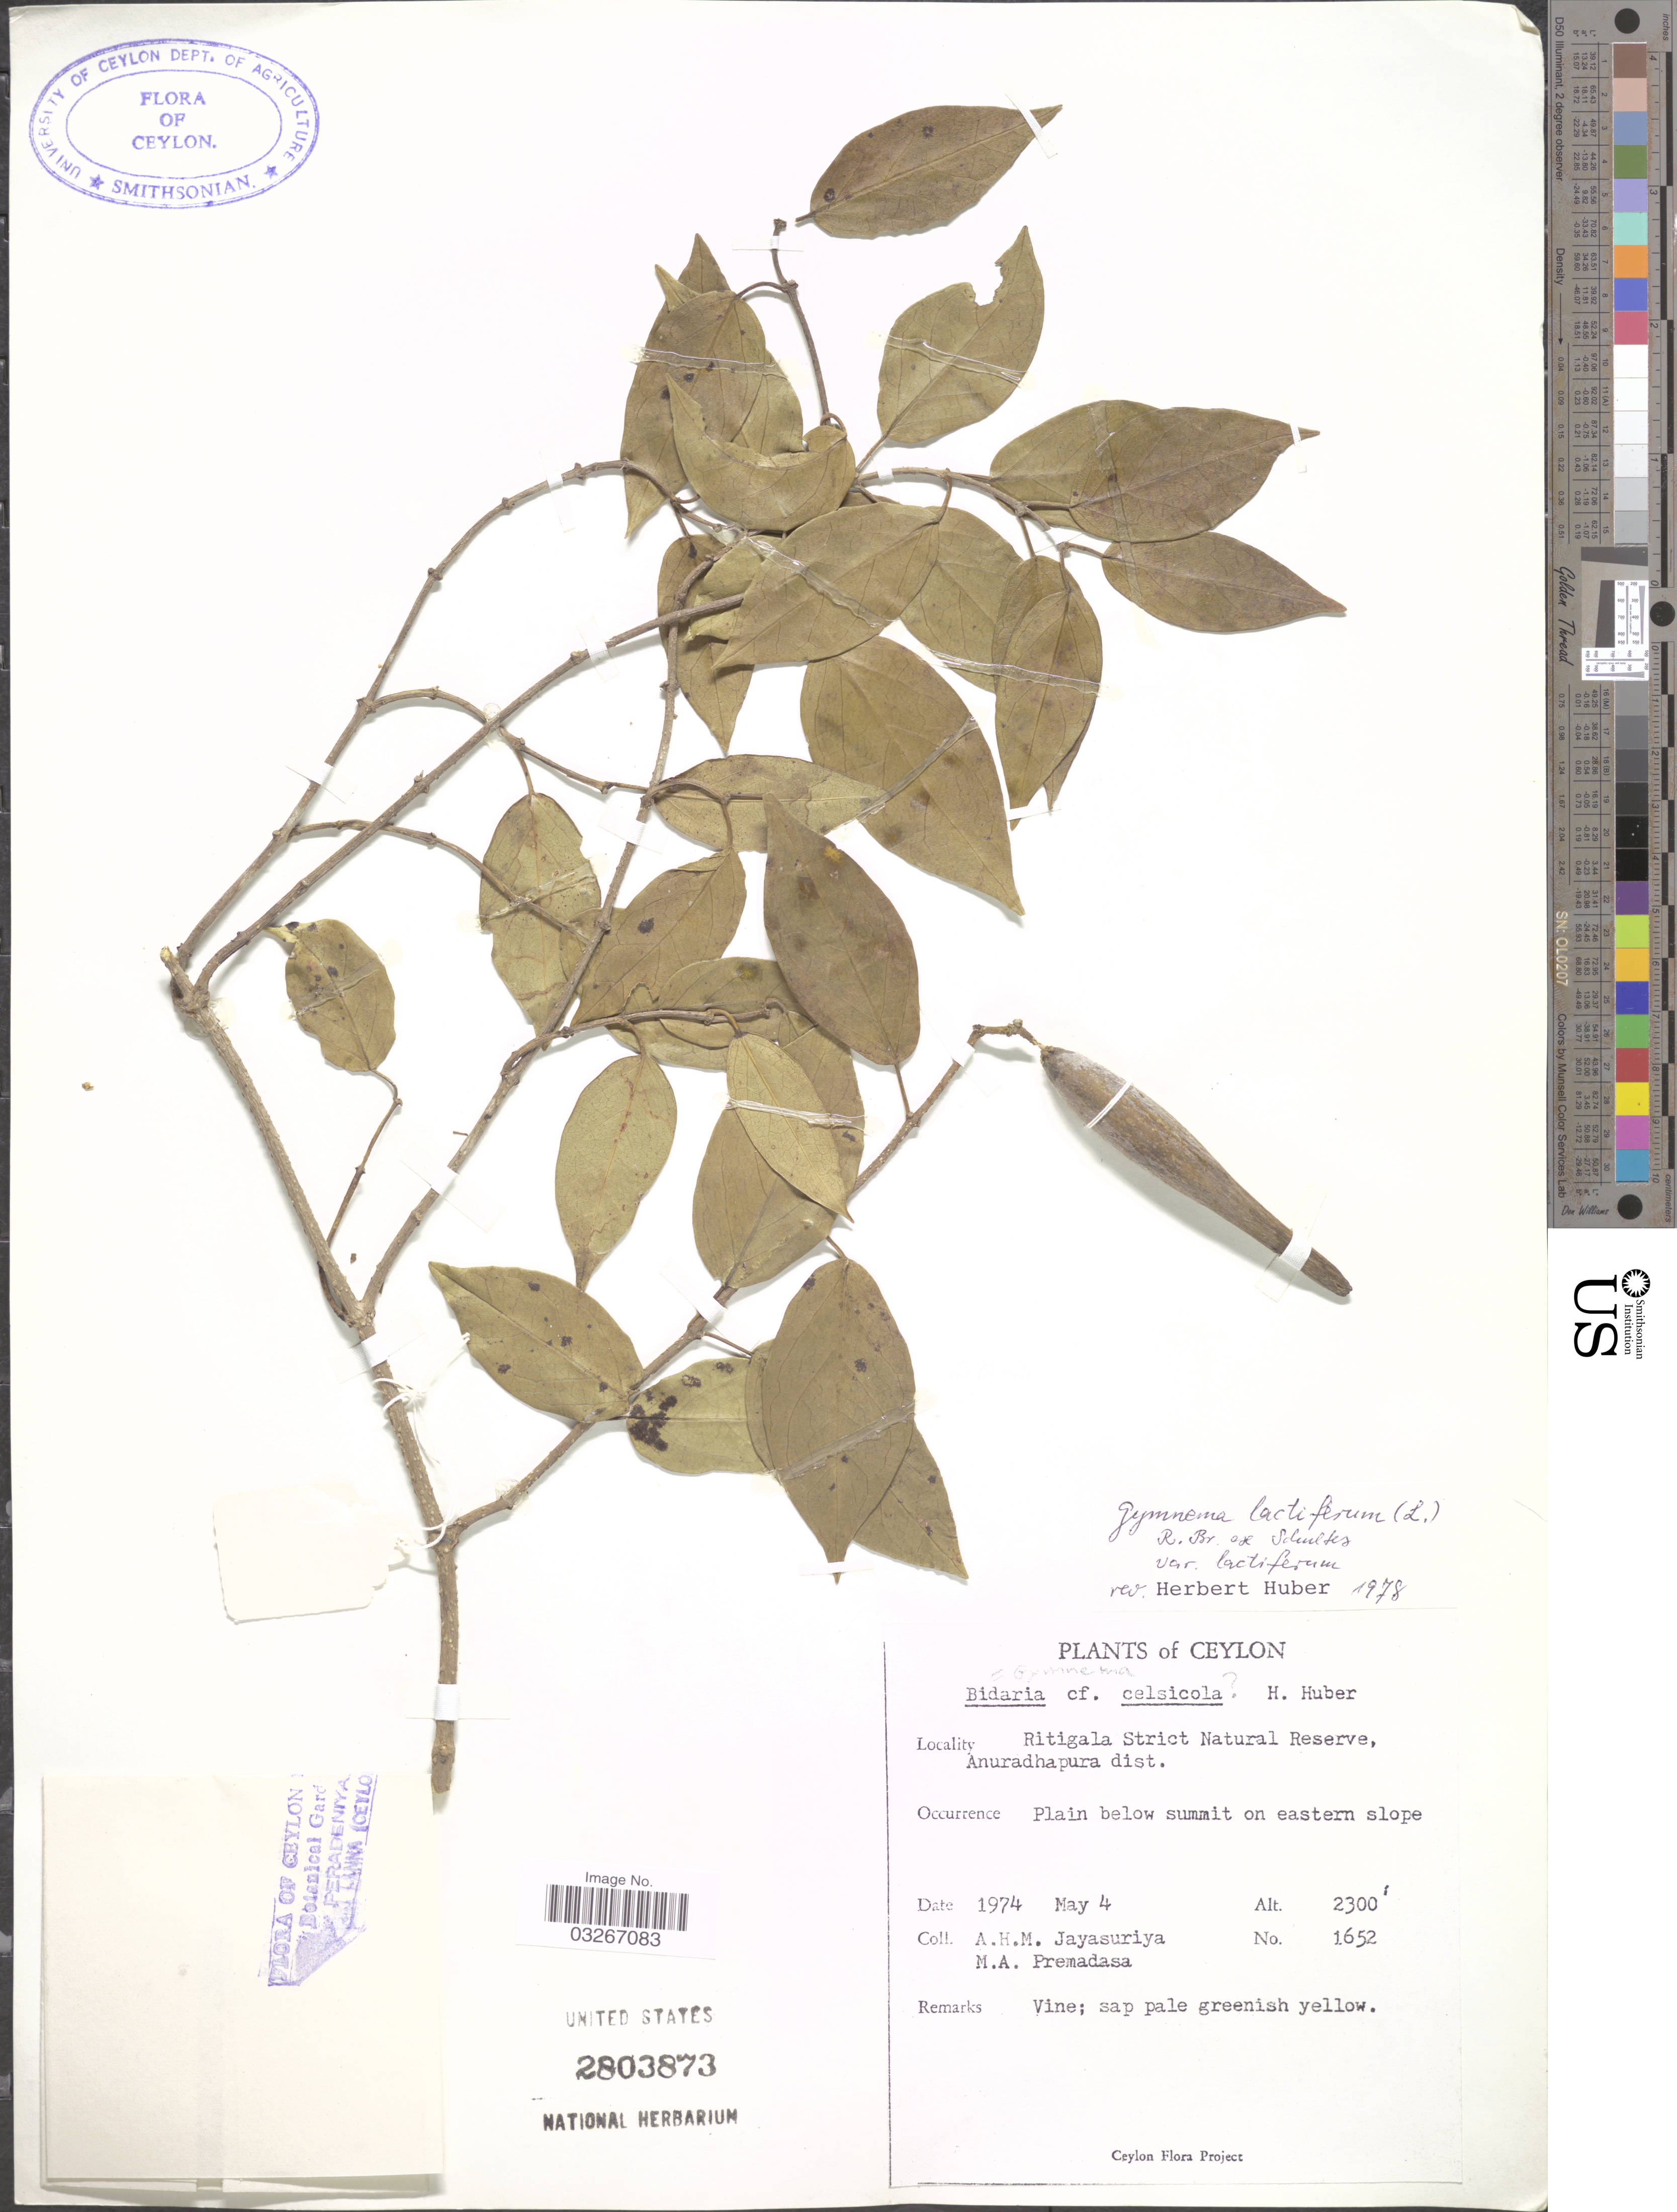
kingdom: Plantae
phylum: Tracheophyta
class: Magnoliopsida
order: Gentianales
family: Apocynaceae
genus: Gymnema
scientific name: Gymnema lactiferum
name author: (L.) R. Br. ex Schult.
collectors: A. H. Jayasuriya & M. Premadasa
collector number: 1652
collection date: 1974-05-04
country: Sri Lanka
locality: Ceylon. Ritigala Strict Natural Reserve, Anuradhapura dist. Plain below summit on eastern slope.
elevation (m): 701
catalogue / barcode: US 2803873